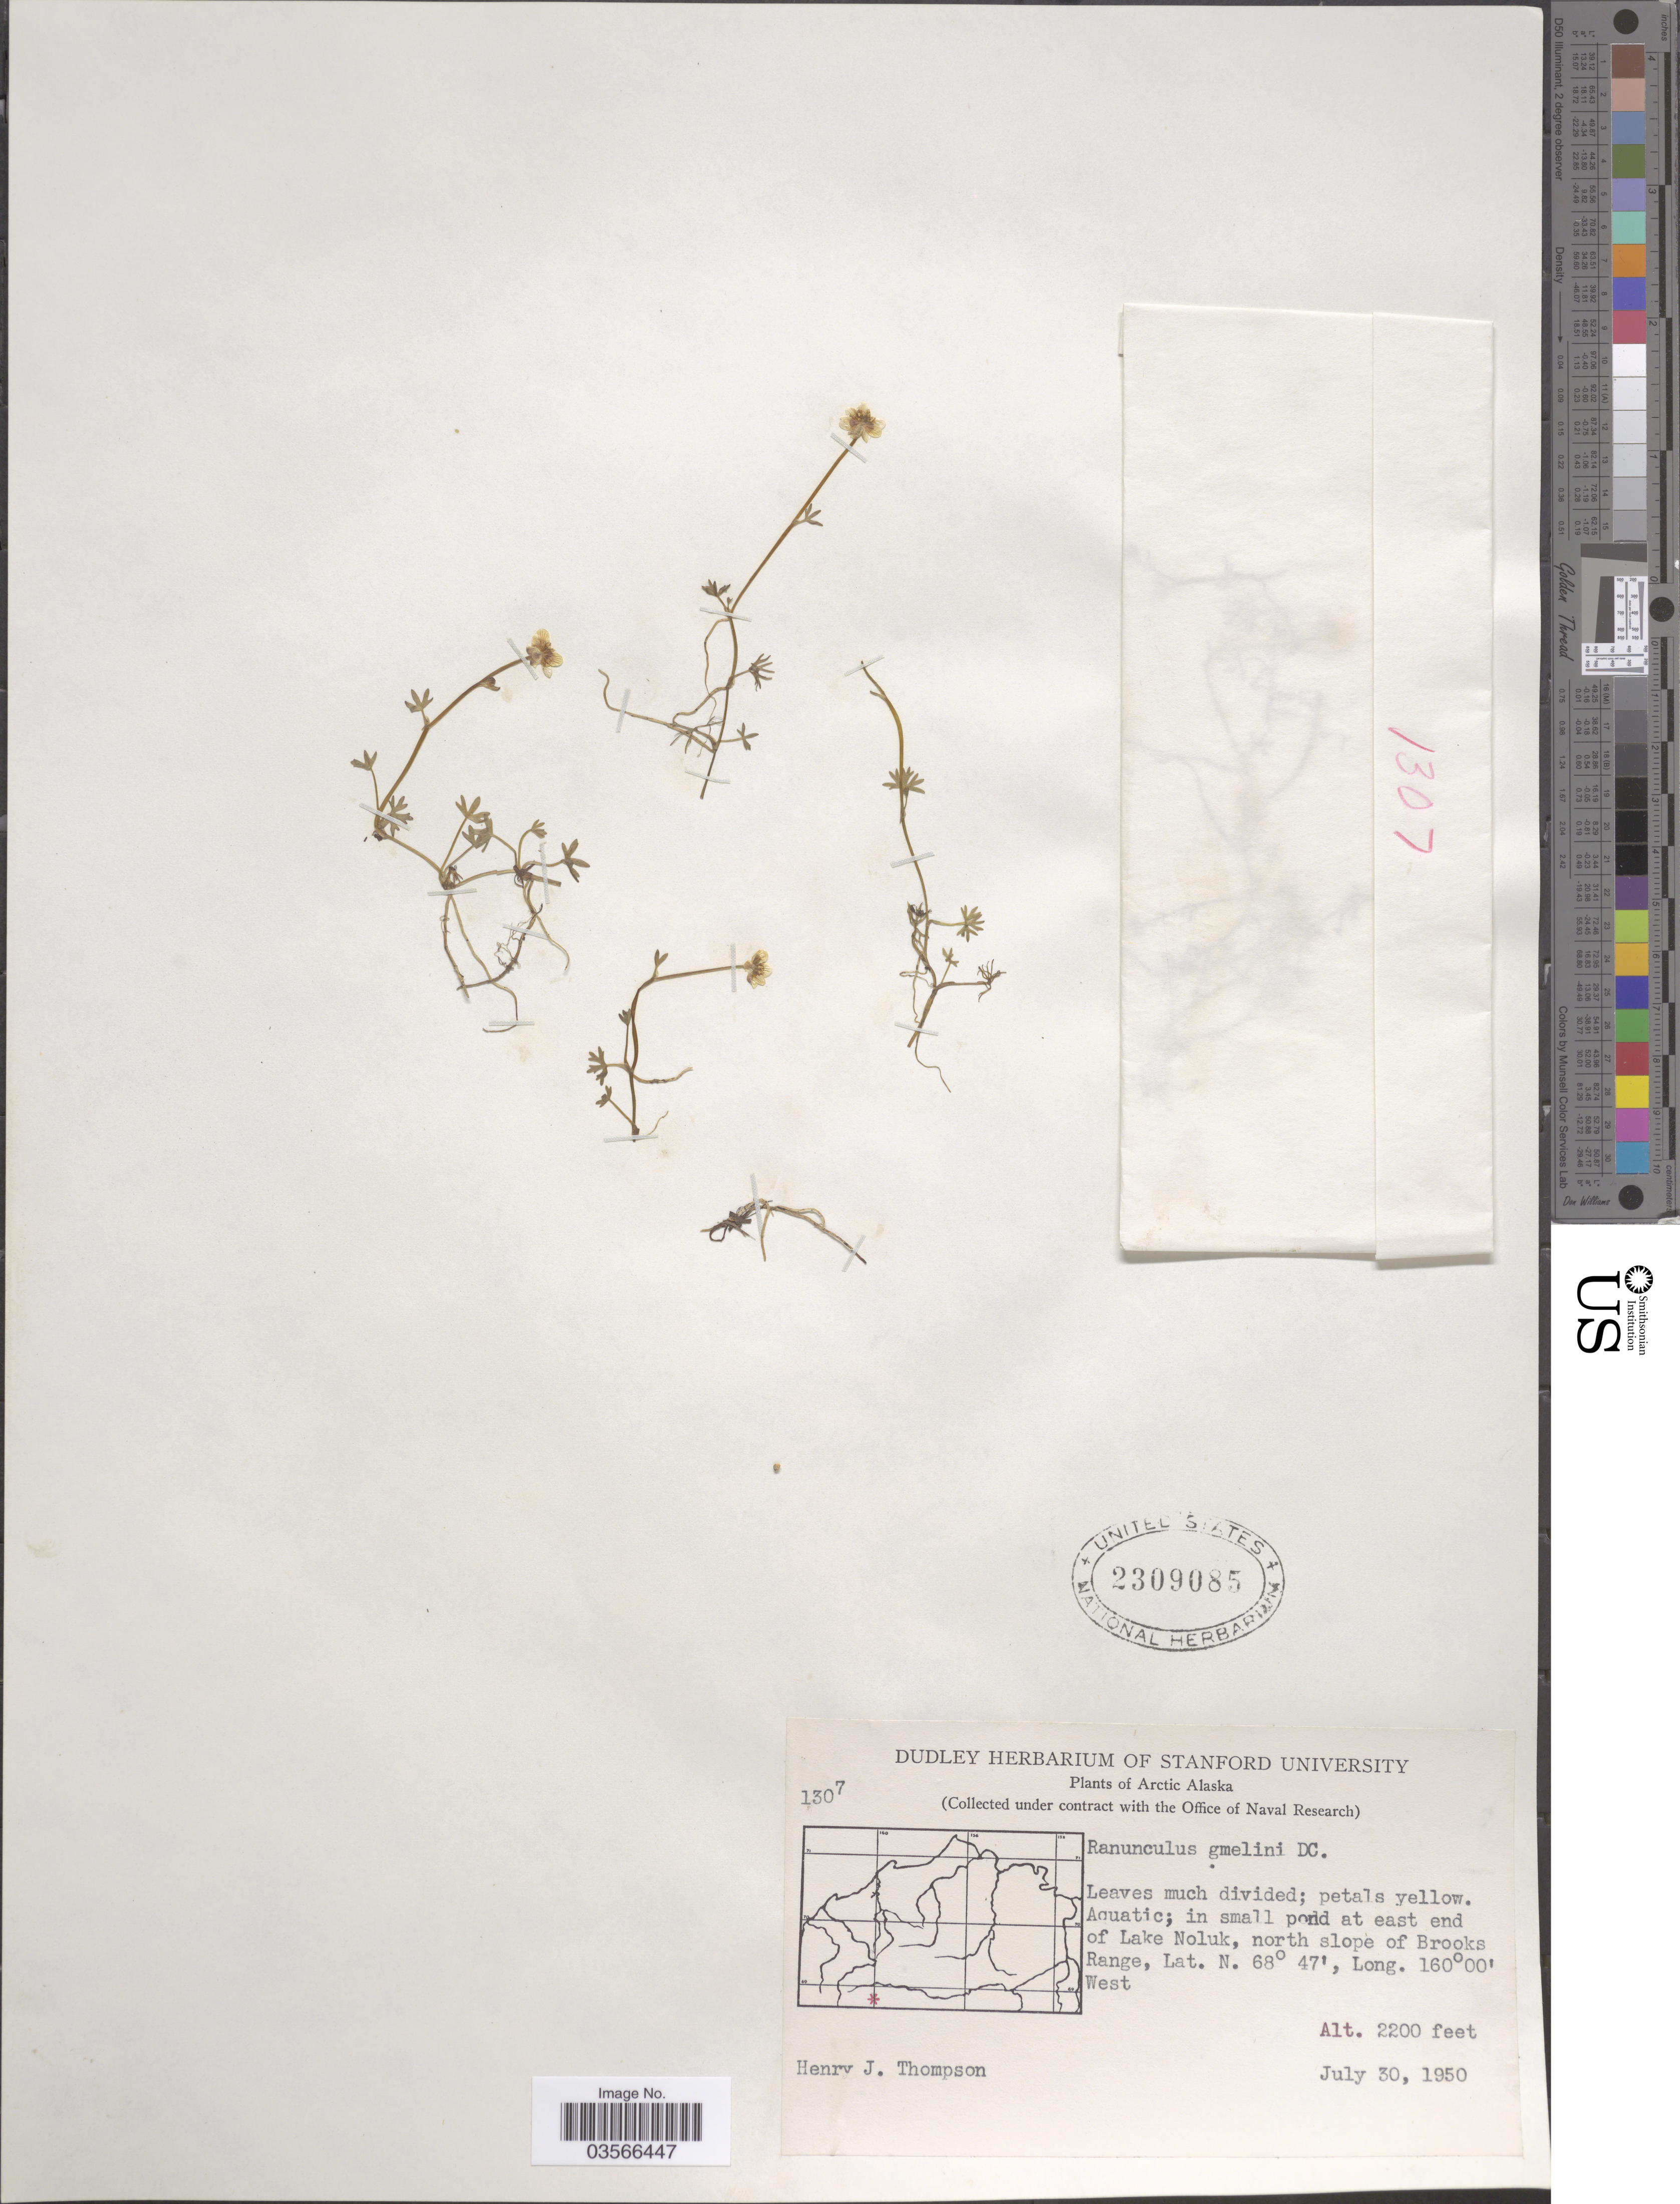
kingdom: Plantae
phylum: Tracheophyta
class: Magnoliopsida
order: Ranunculales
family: Ranunculaceae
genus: Ranunculus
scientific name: Ranunculus gmelinii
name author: DC.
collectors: H. J. Thompson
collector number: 1307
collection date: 1950-07-30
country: United States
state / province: Alaska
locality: Arctic Alaska. Aquatic; in small pond at east end of Lake Noluk, north slope of Brooks Range.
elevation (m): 671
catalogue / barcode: US 2309085